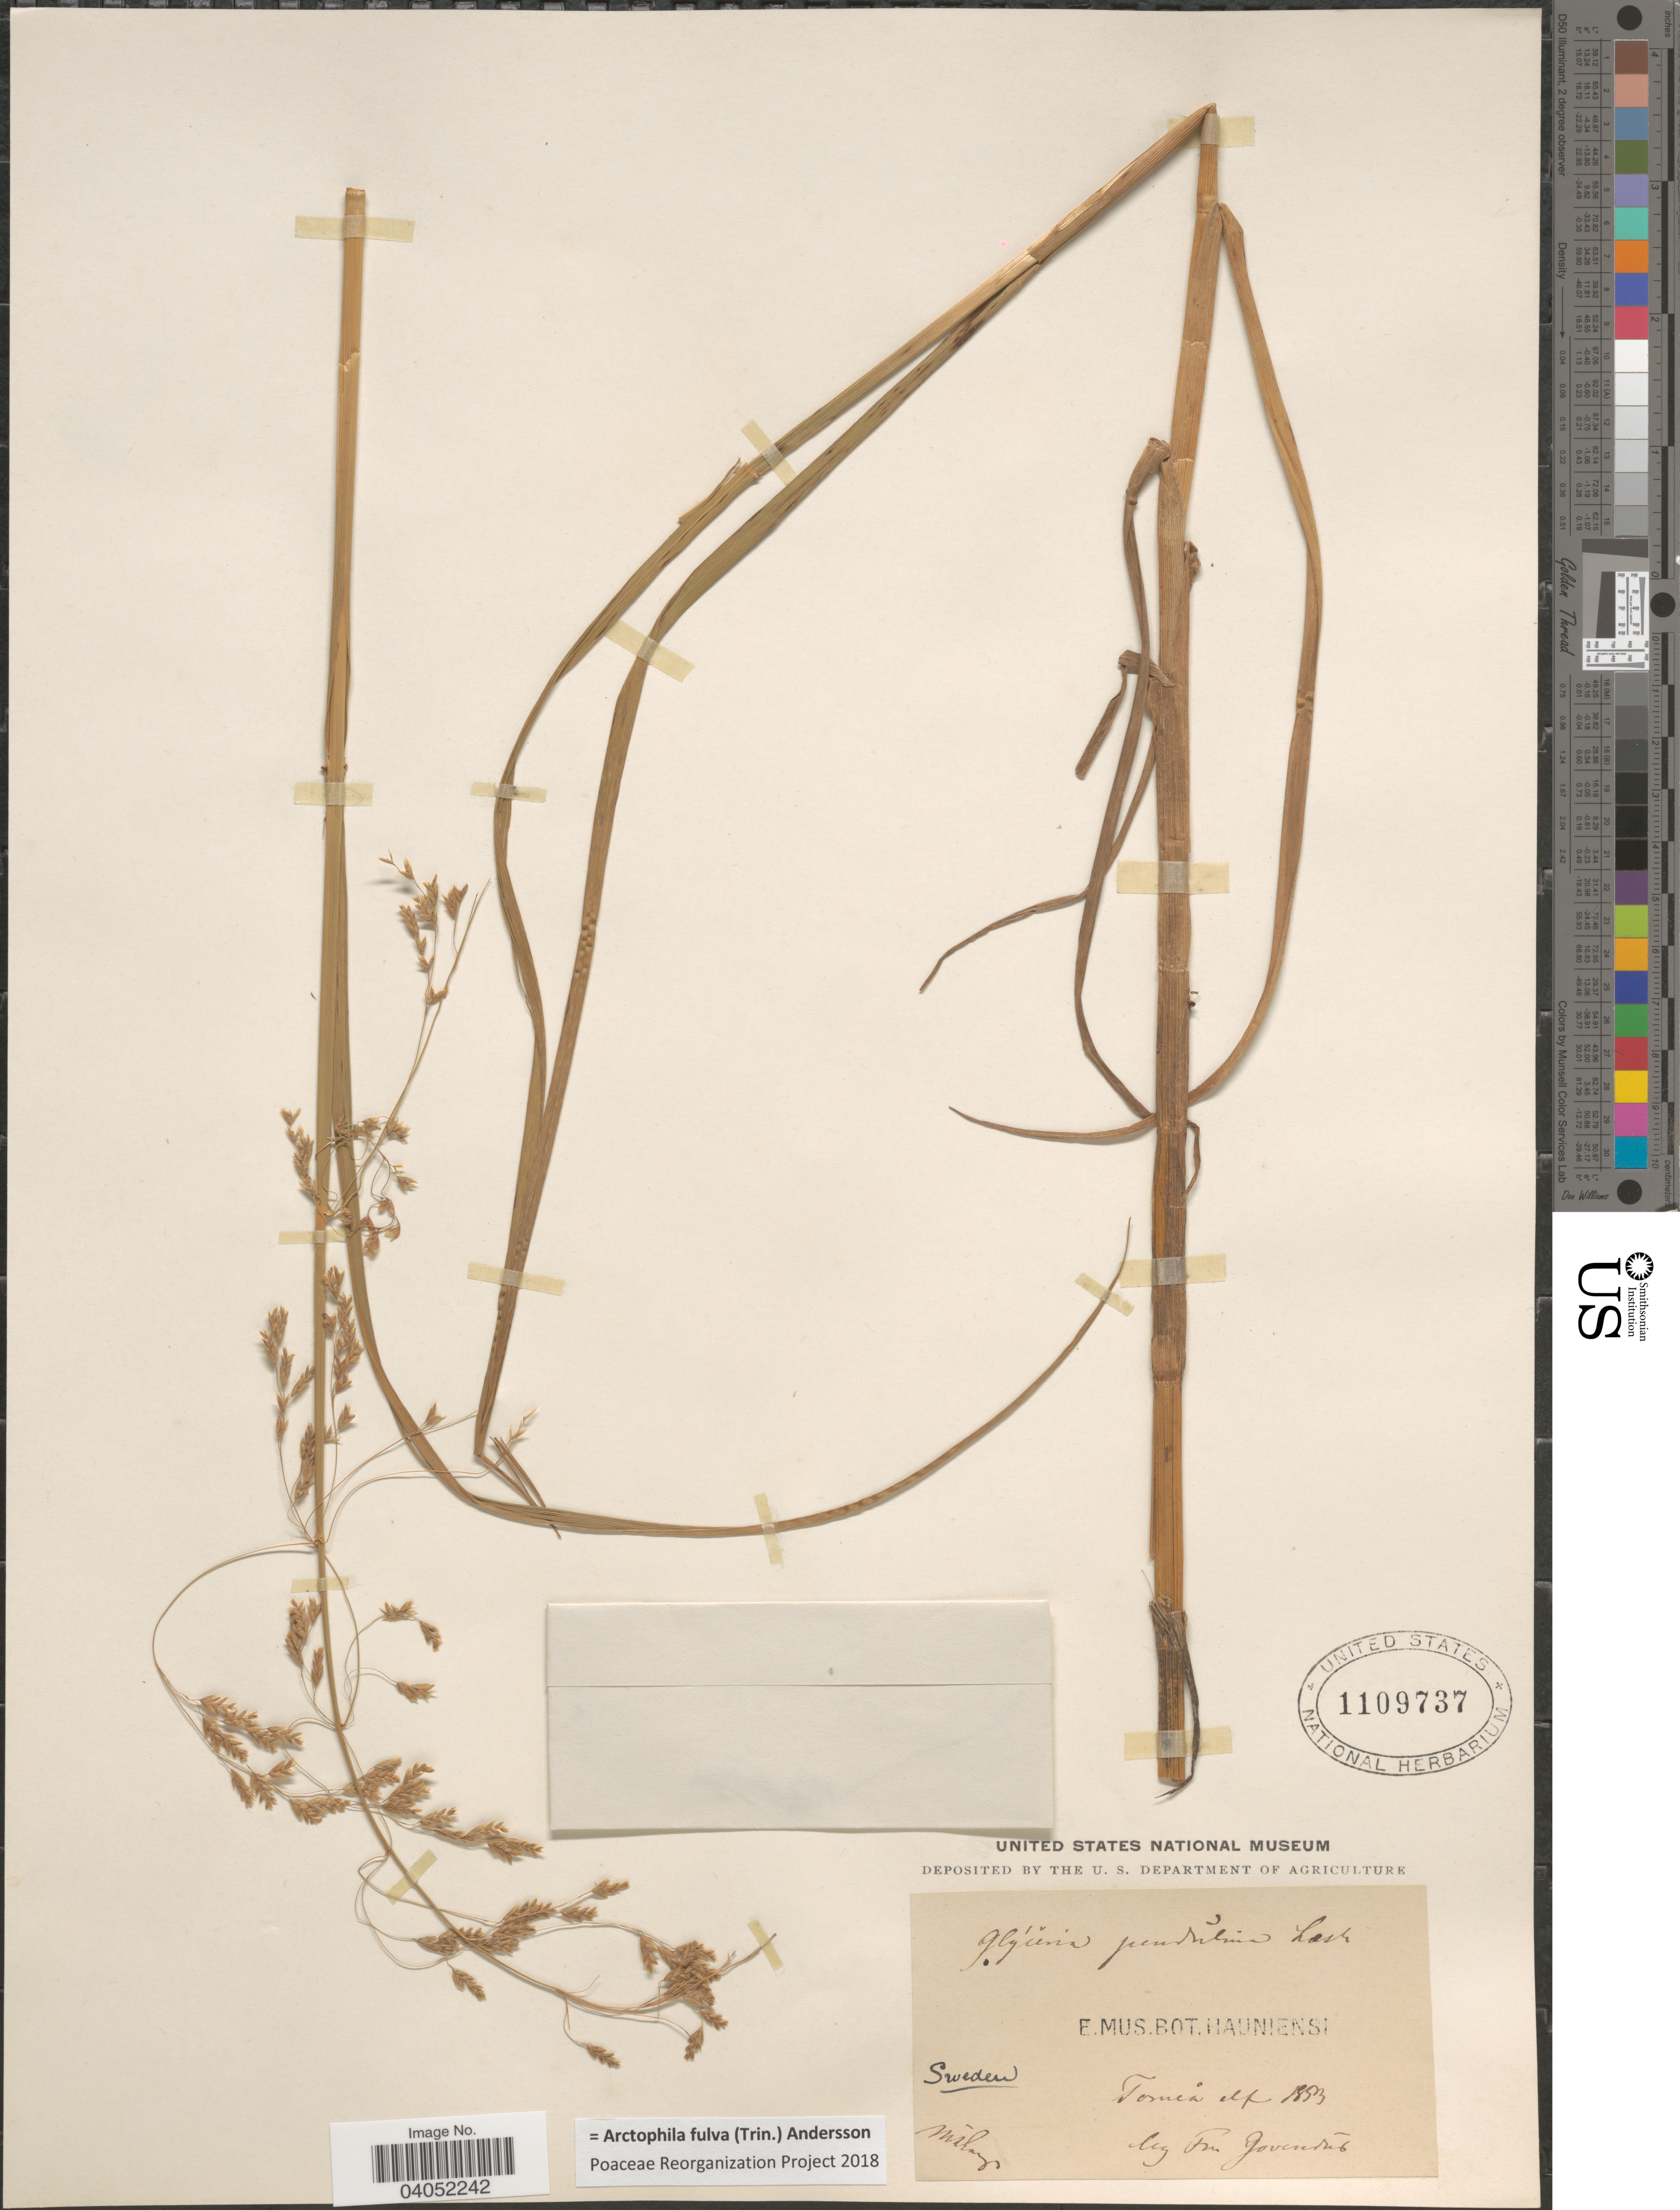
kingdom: Plantae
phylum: Tracheophyta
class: Liliopsida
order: Poales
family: Poaceae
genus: Arctophila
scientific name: Arctophila fulva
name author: (Trin.) Andersson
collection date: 1893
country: Sweden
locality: Torneå elf.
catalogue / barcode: US 1109737